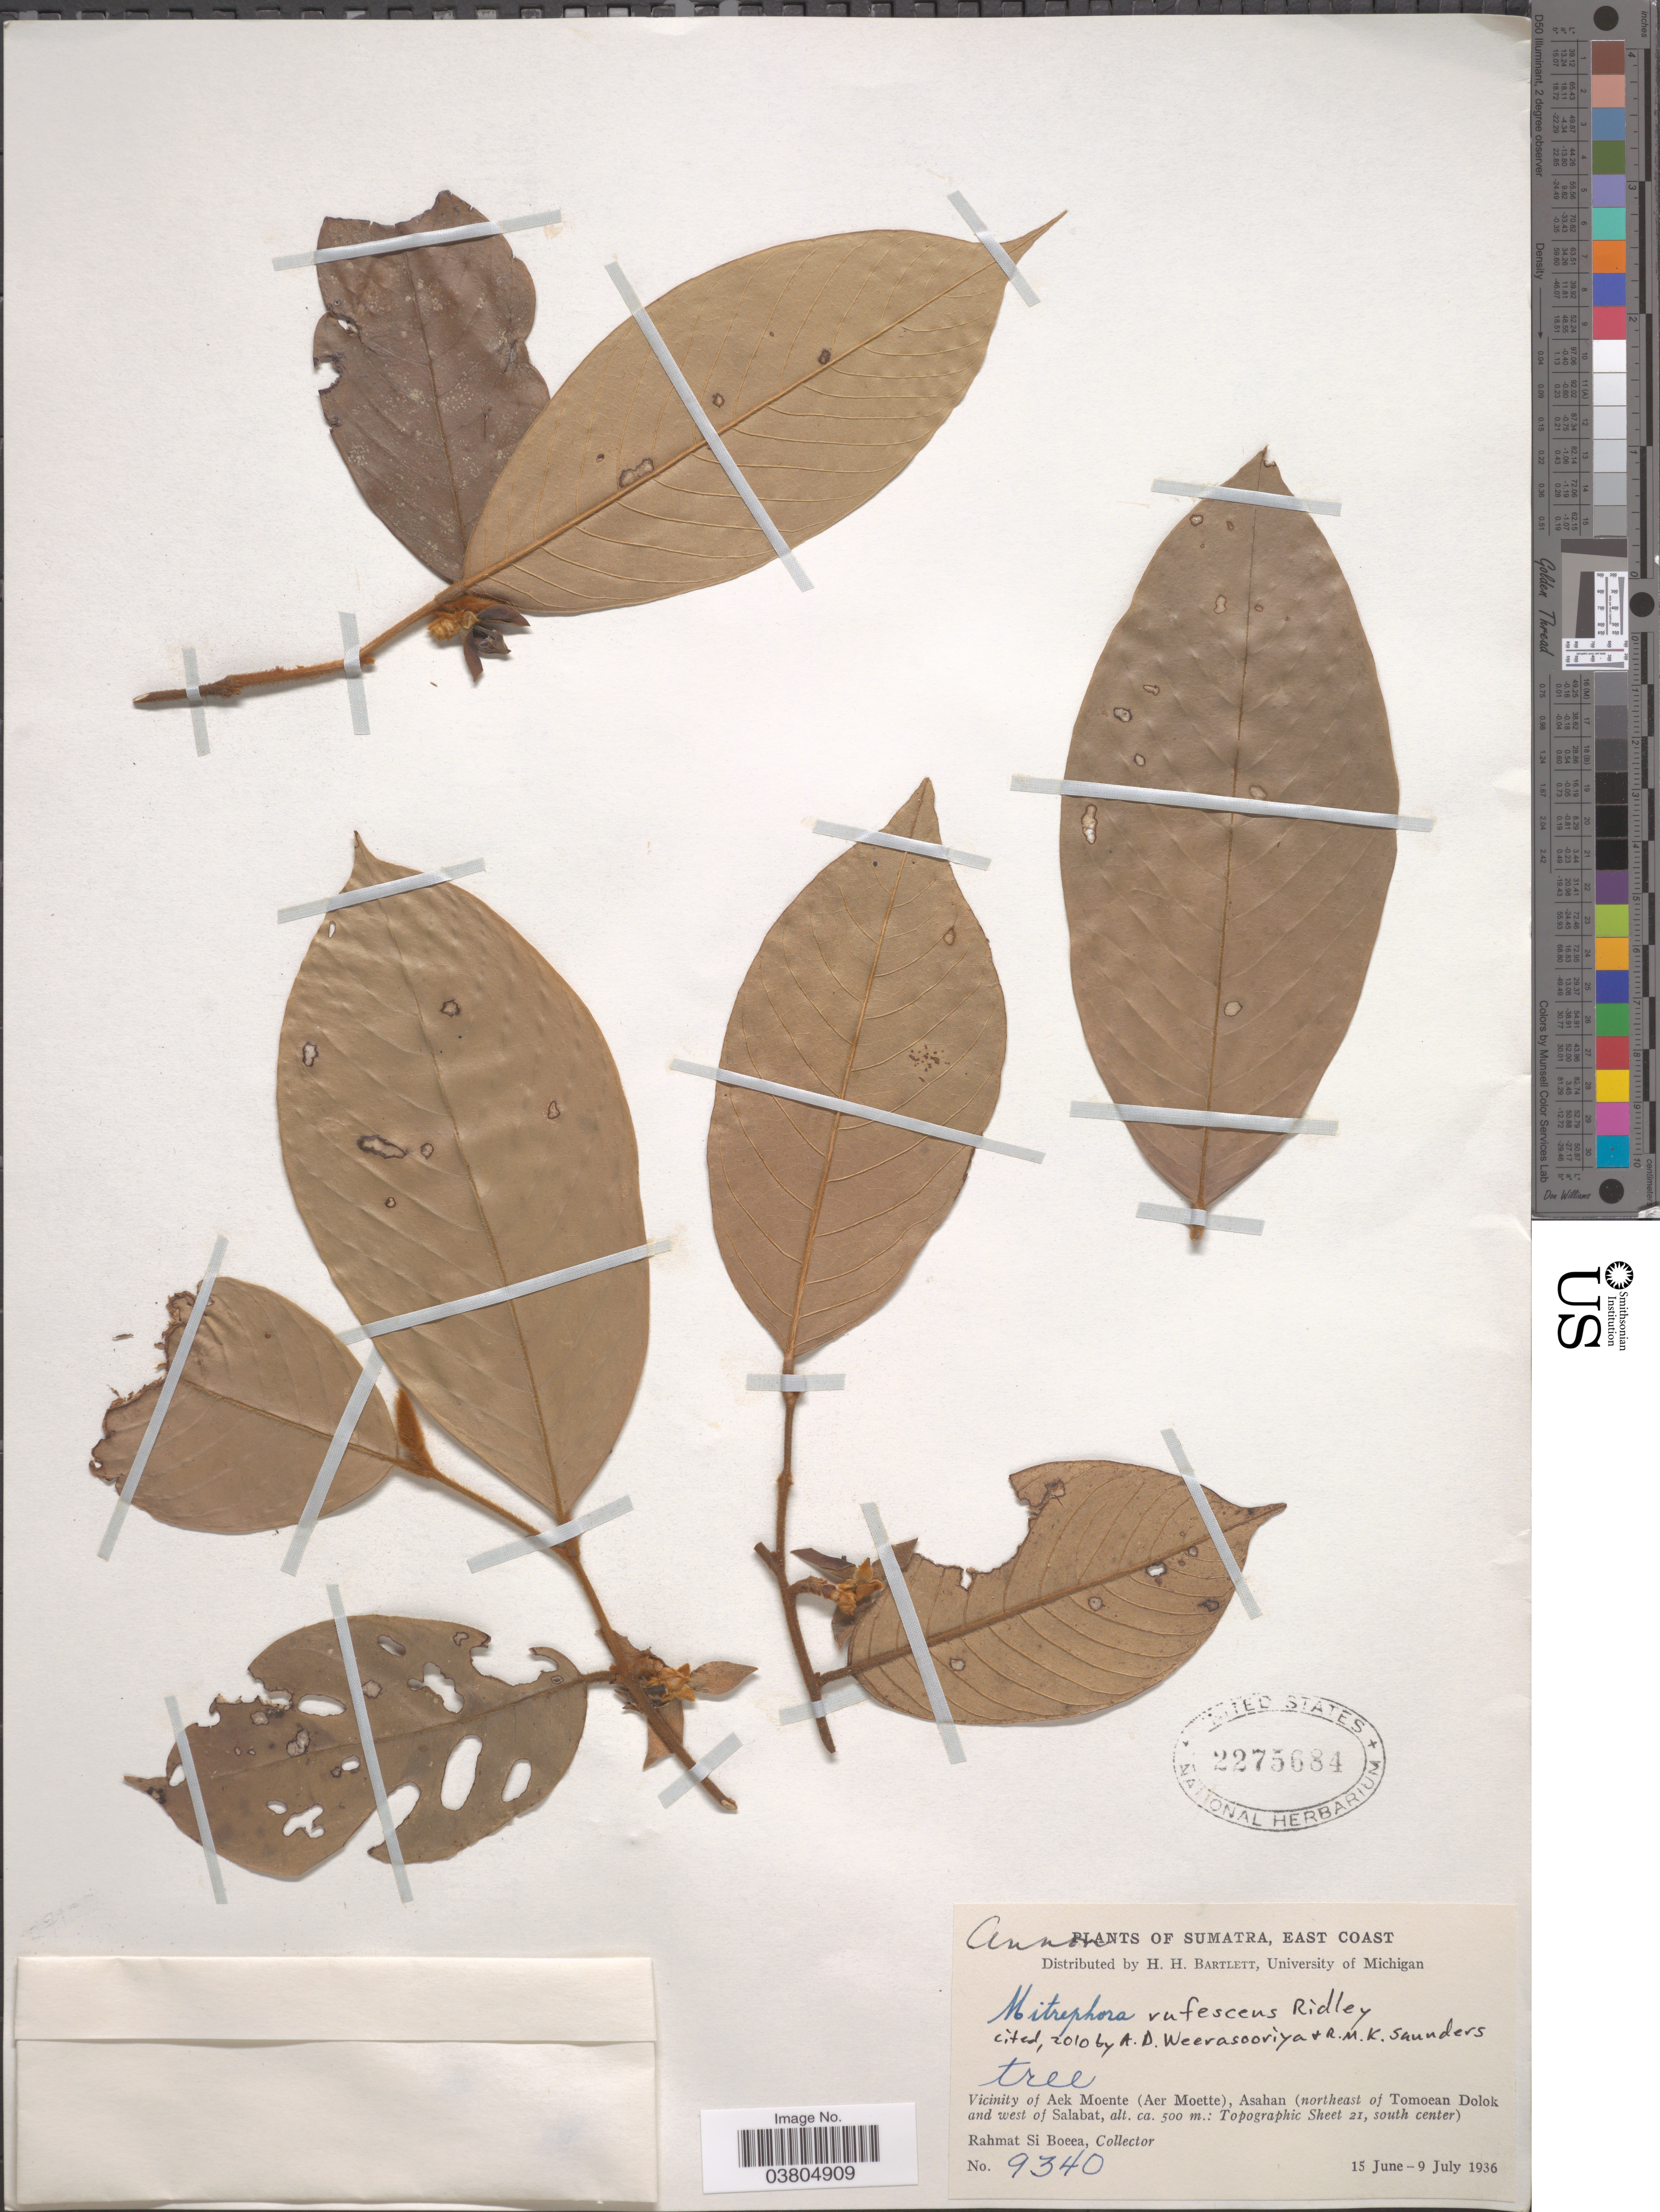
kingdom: Plantae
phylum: Tracheophyta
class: Magnoliopsida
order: Magnoliales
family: Annonaceae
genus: Mitrephora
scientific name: Mitrephora rufescens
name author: Ridl.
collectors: Rahmat Si Boeea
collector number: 9340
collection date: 1936-06-15/1936-07-09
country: Indonesia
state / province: Sumatra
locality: East Coast. Vicinity of Aek Moente (Aer Moette), Asahan (northeast of Tomoean Dolok and west of Salabat: Topographic Sheet 21, south center).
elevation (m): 500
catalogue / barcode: US 2275684